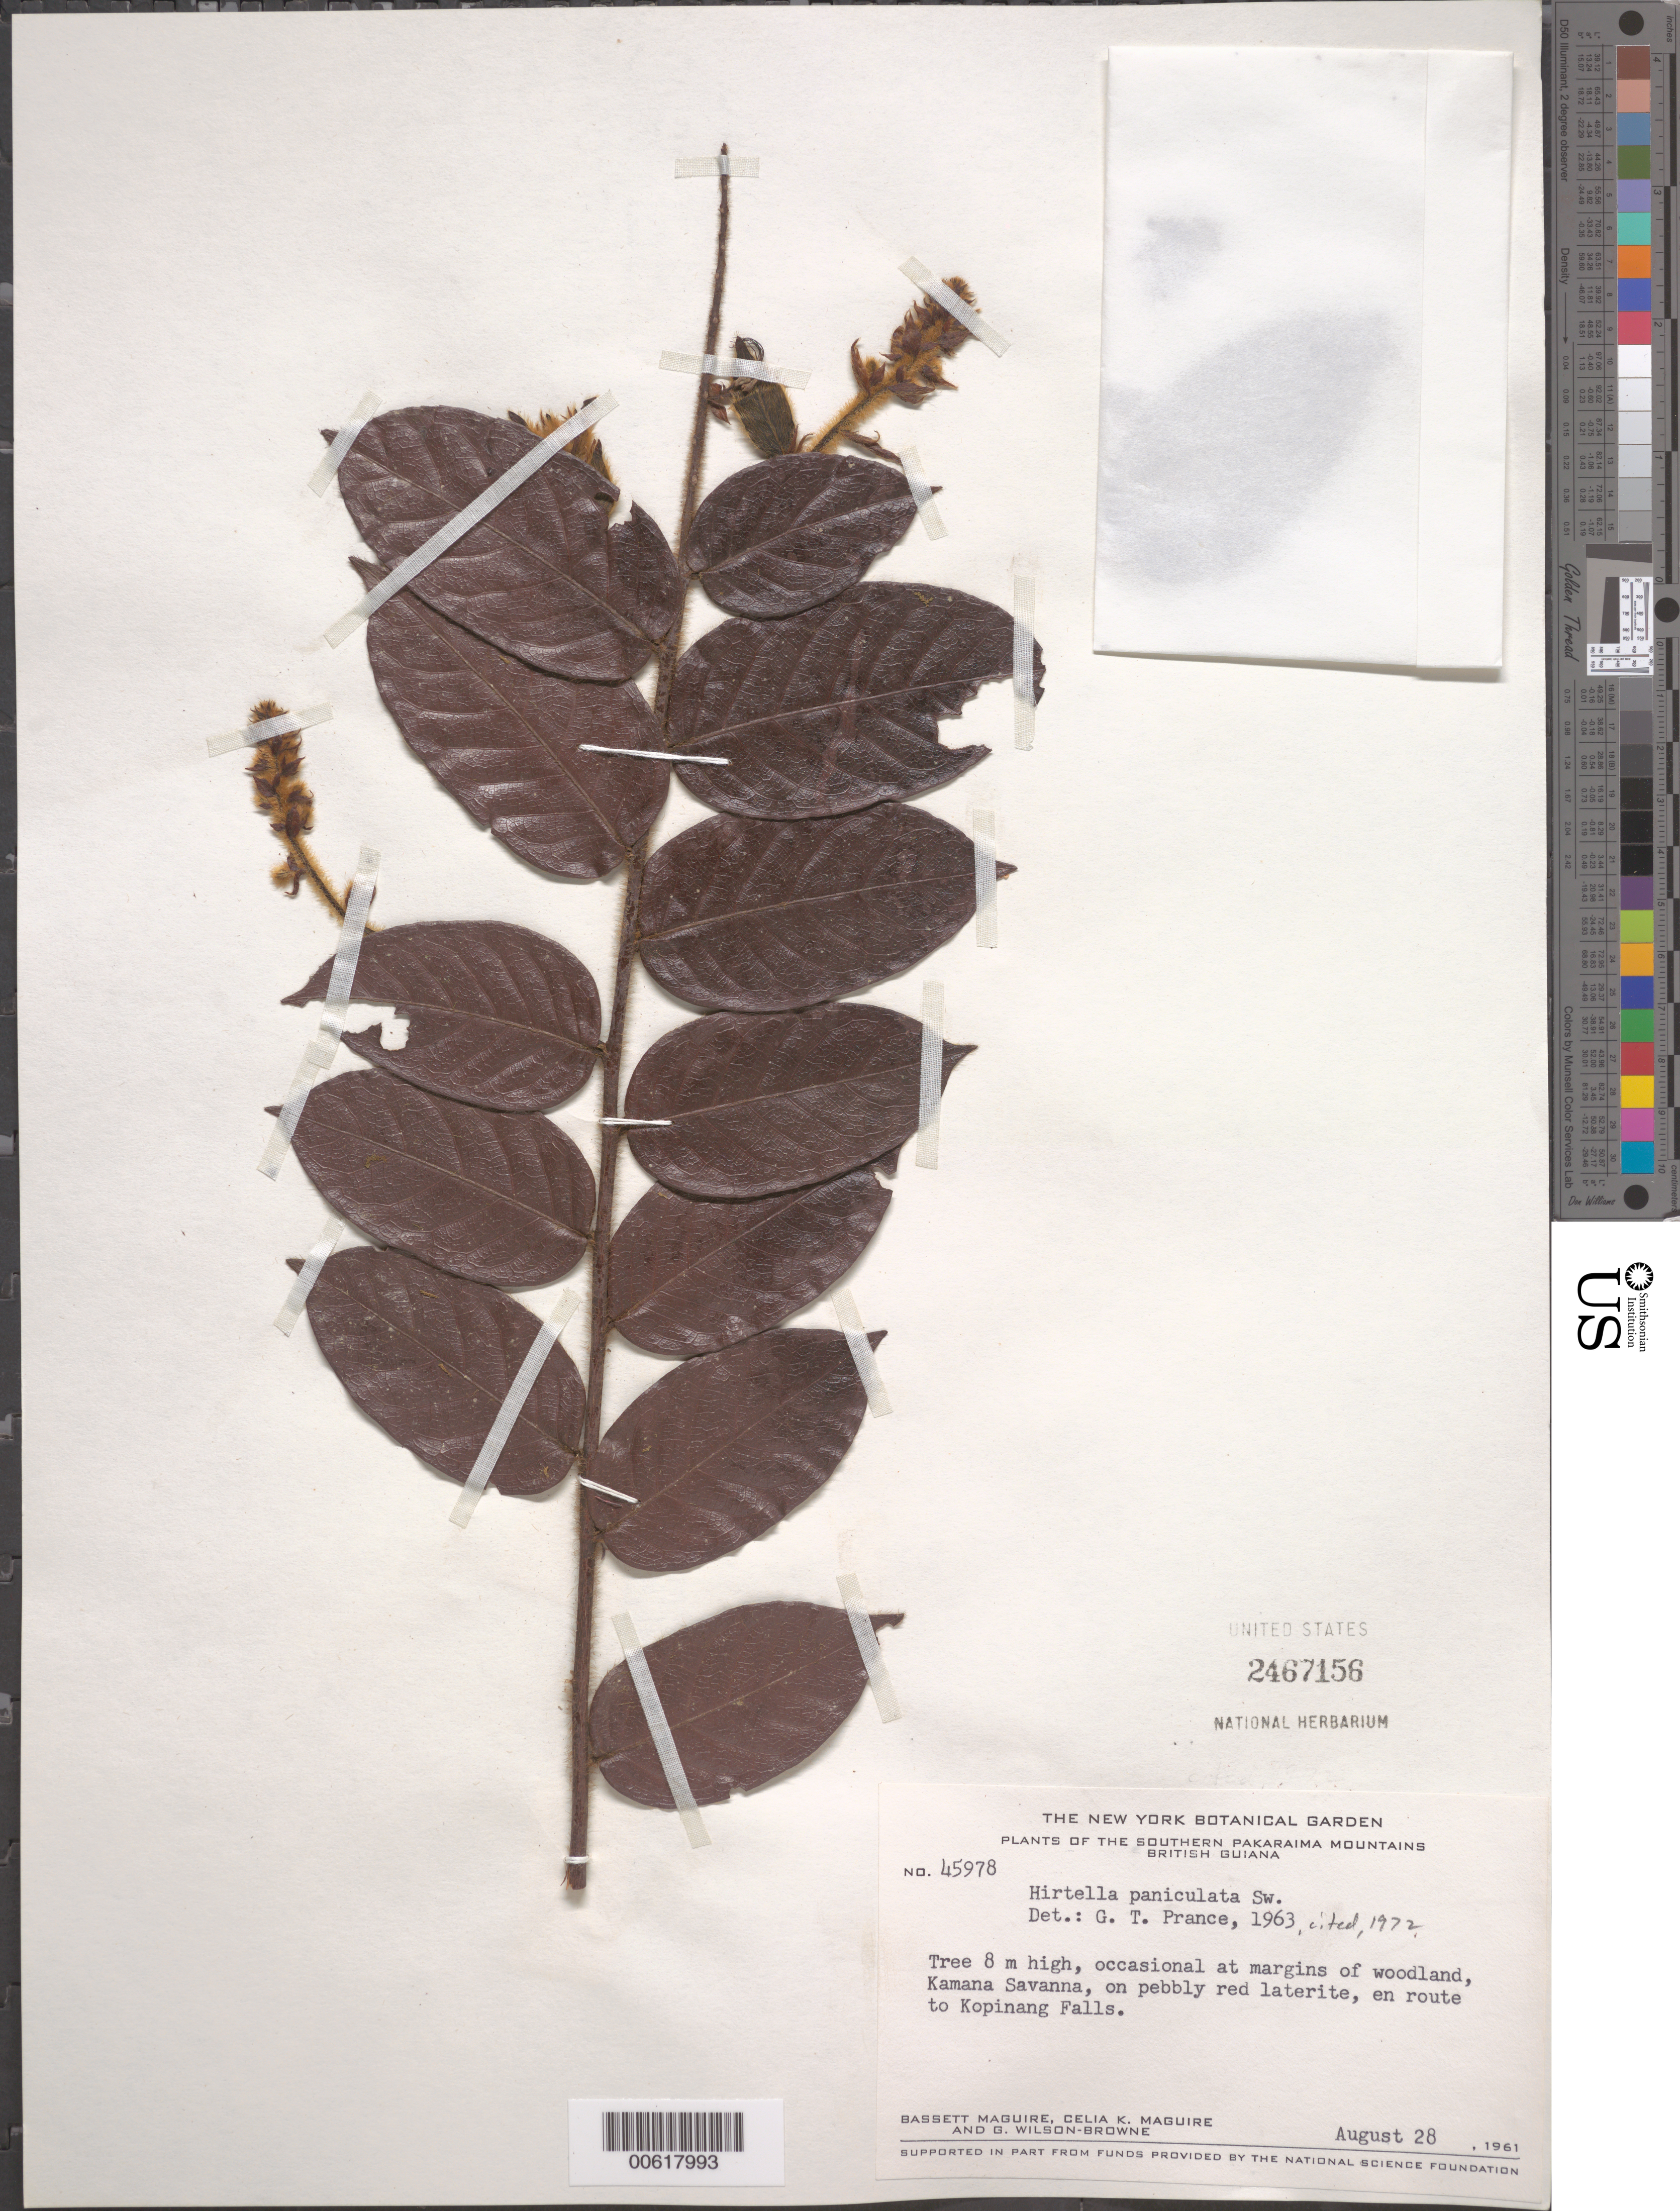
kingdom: Plantae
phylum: Tracheophyta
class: Magnoliopsida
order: Malpighiales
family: Chrysobalanaceae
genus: Hirtella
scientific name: Hirtella paniculata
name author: Sw.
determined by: Prance, G. T.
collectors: B. Maguire, C. K. Maguire & G. Wilson-Browne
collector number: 45978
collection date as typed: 28-Aug-61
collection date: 1961-08-28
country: Guyana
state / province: Cuyuni-Mazaruni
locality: Kamana Savanna, en route to Kopinang Falls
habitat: Pebbly red laterite; margins of woodland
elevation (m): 823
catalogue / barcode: US 2467156